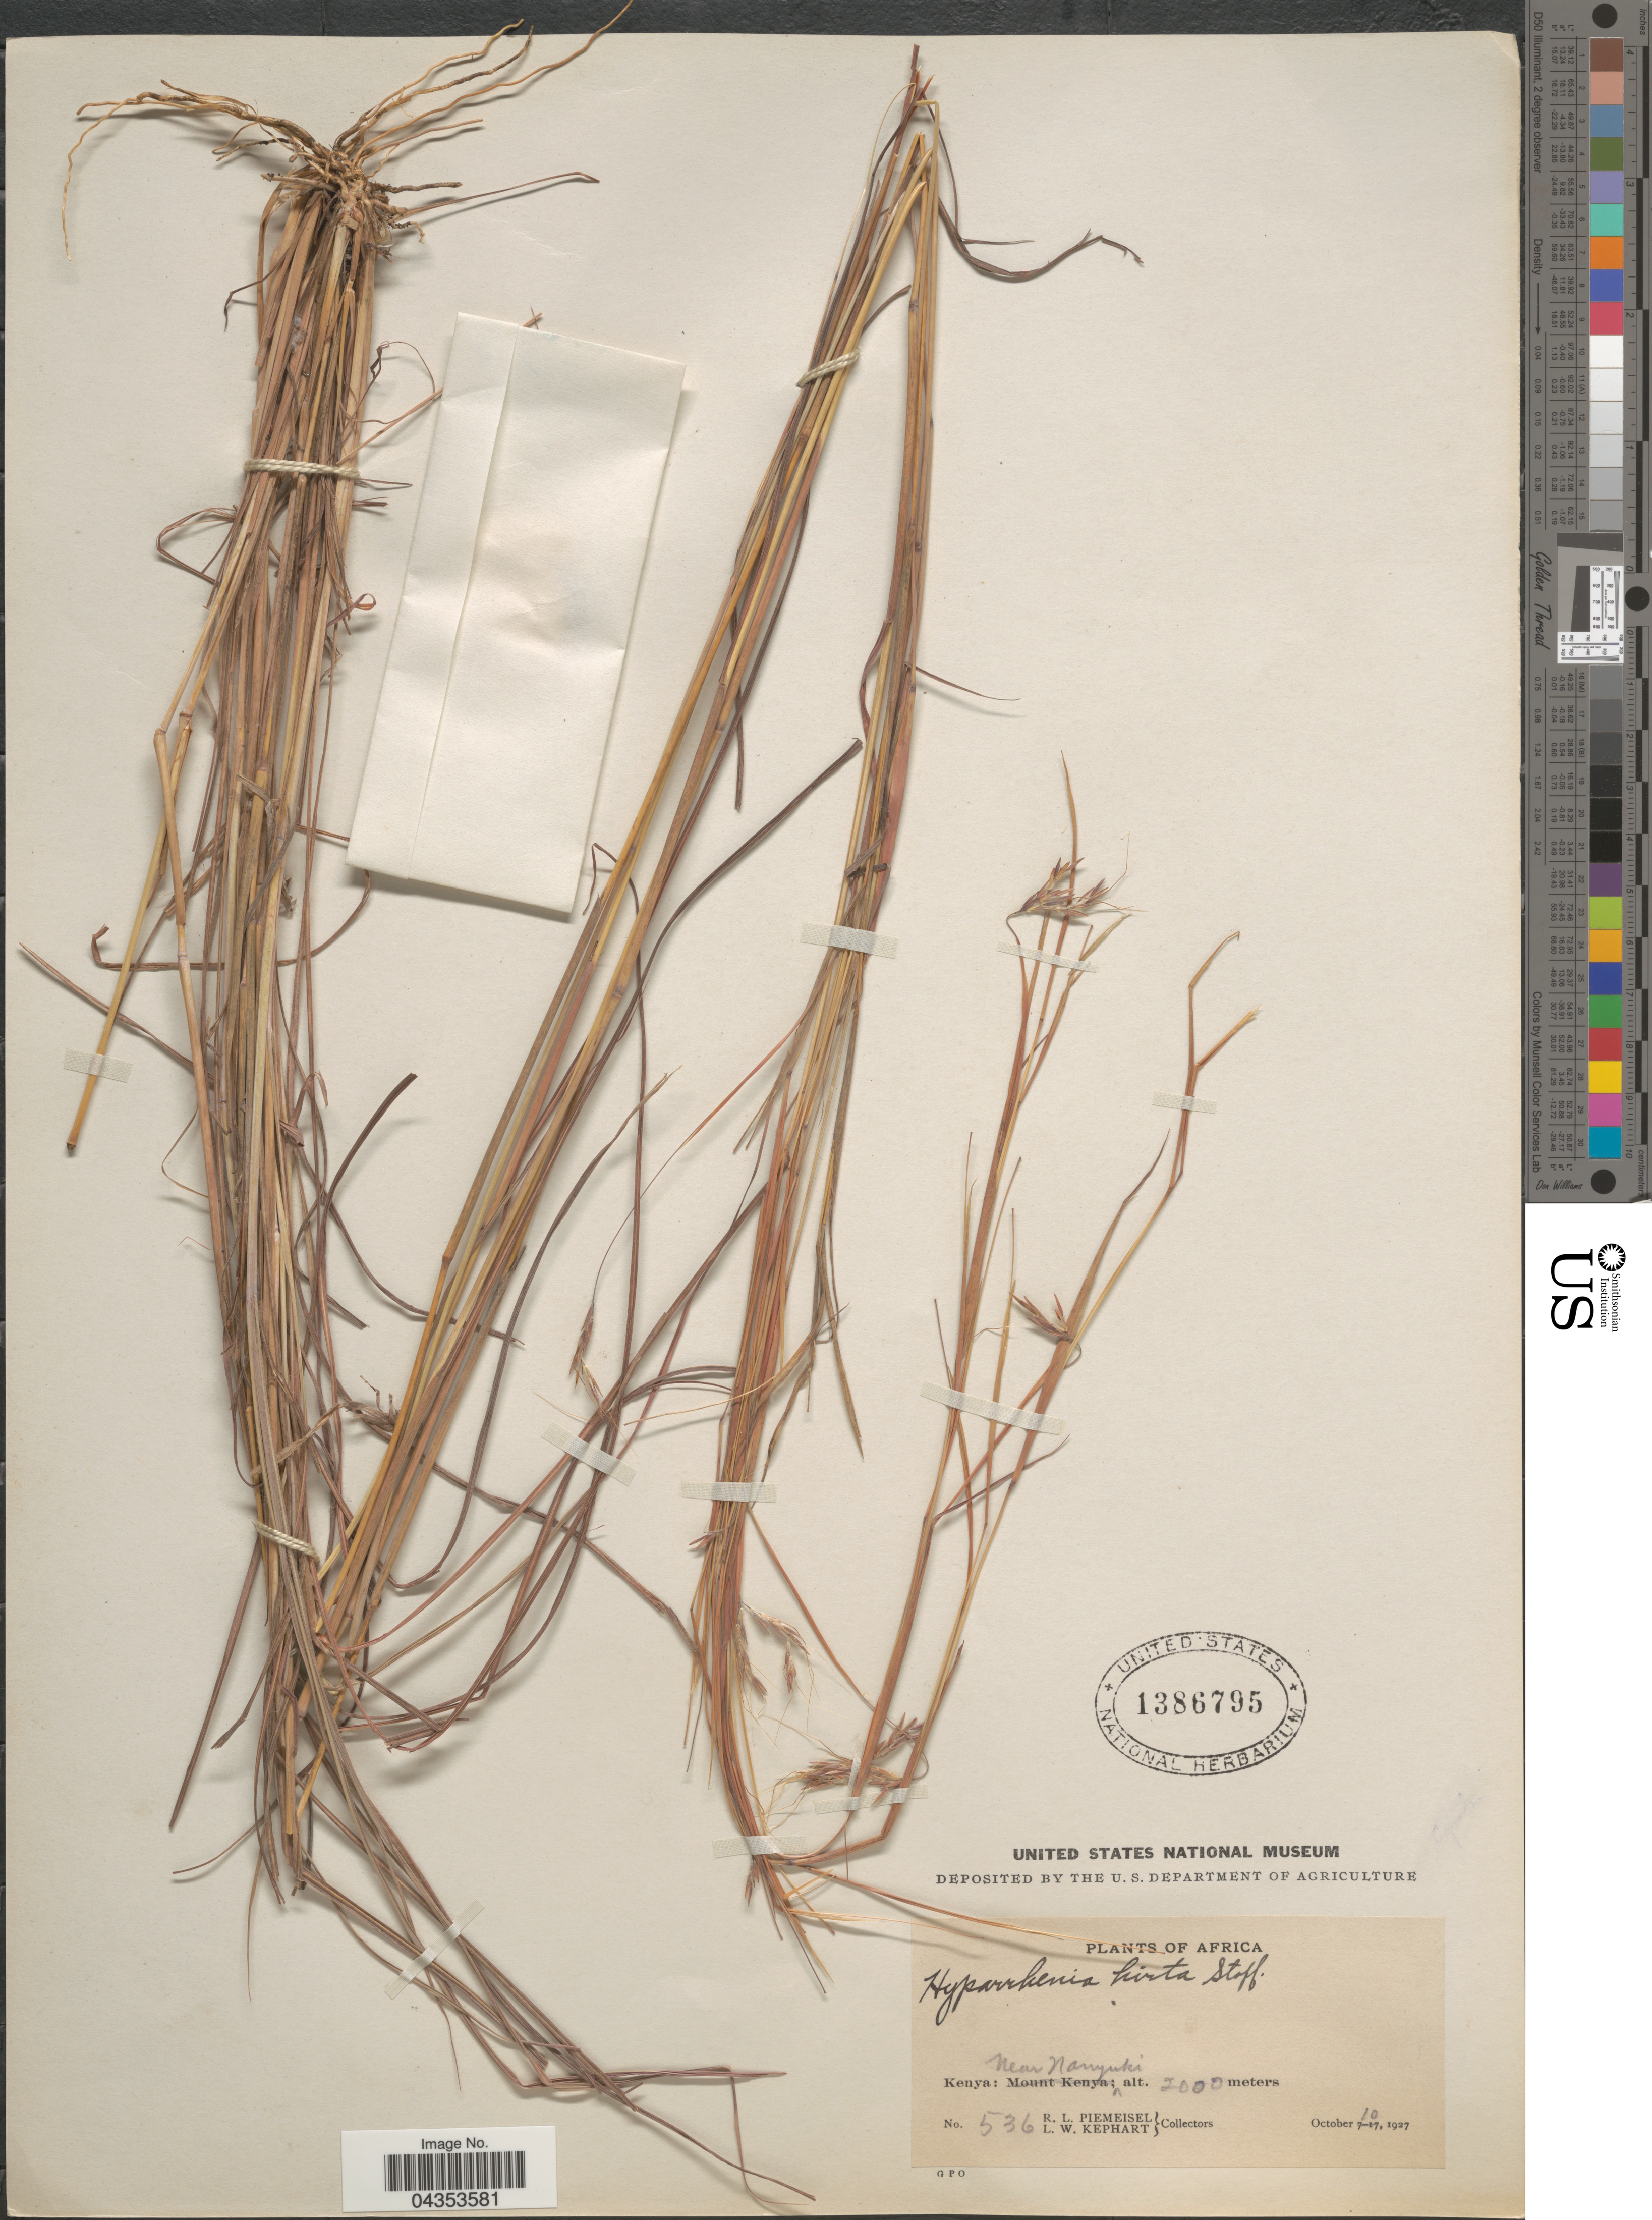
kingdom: Plantae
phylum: Tracheophyta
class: Liliopsida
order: Poales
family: Poaceae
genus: Hyparrhenia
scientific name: Hyparrhenia hirta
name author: (L.) Stapf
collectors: R. L. Piemeisel & L. W. Kephart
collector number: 536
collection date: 1927-10-10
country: Kenya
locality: Near Nanyuki.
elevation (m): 2000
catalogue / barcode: US 1386795